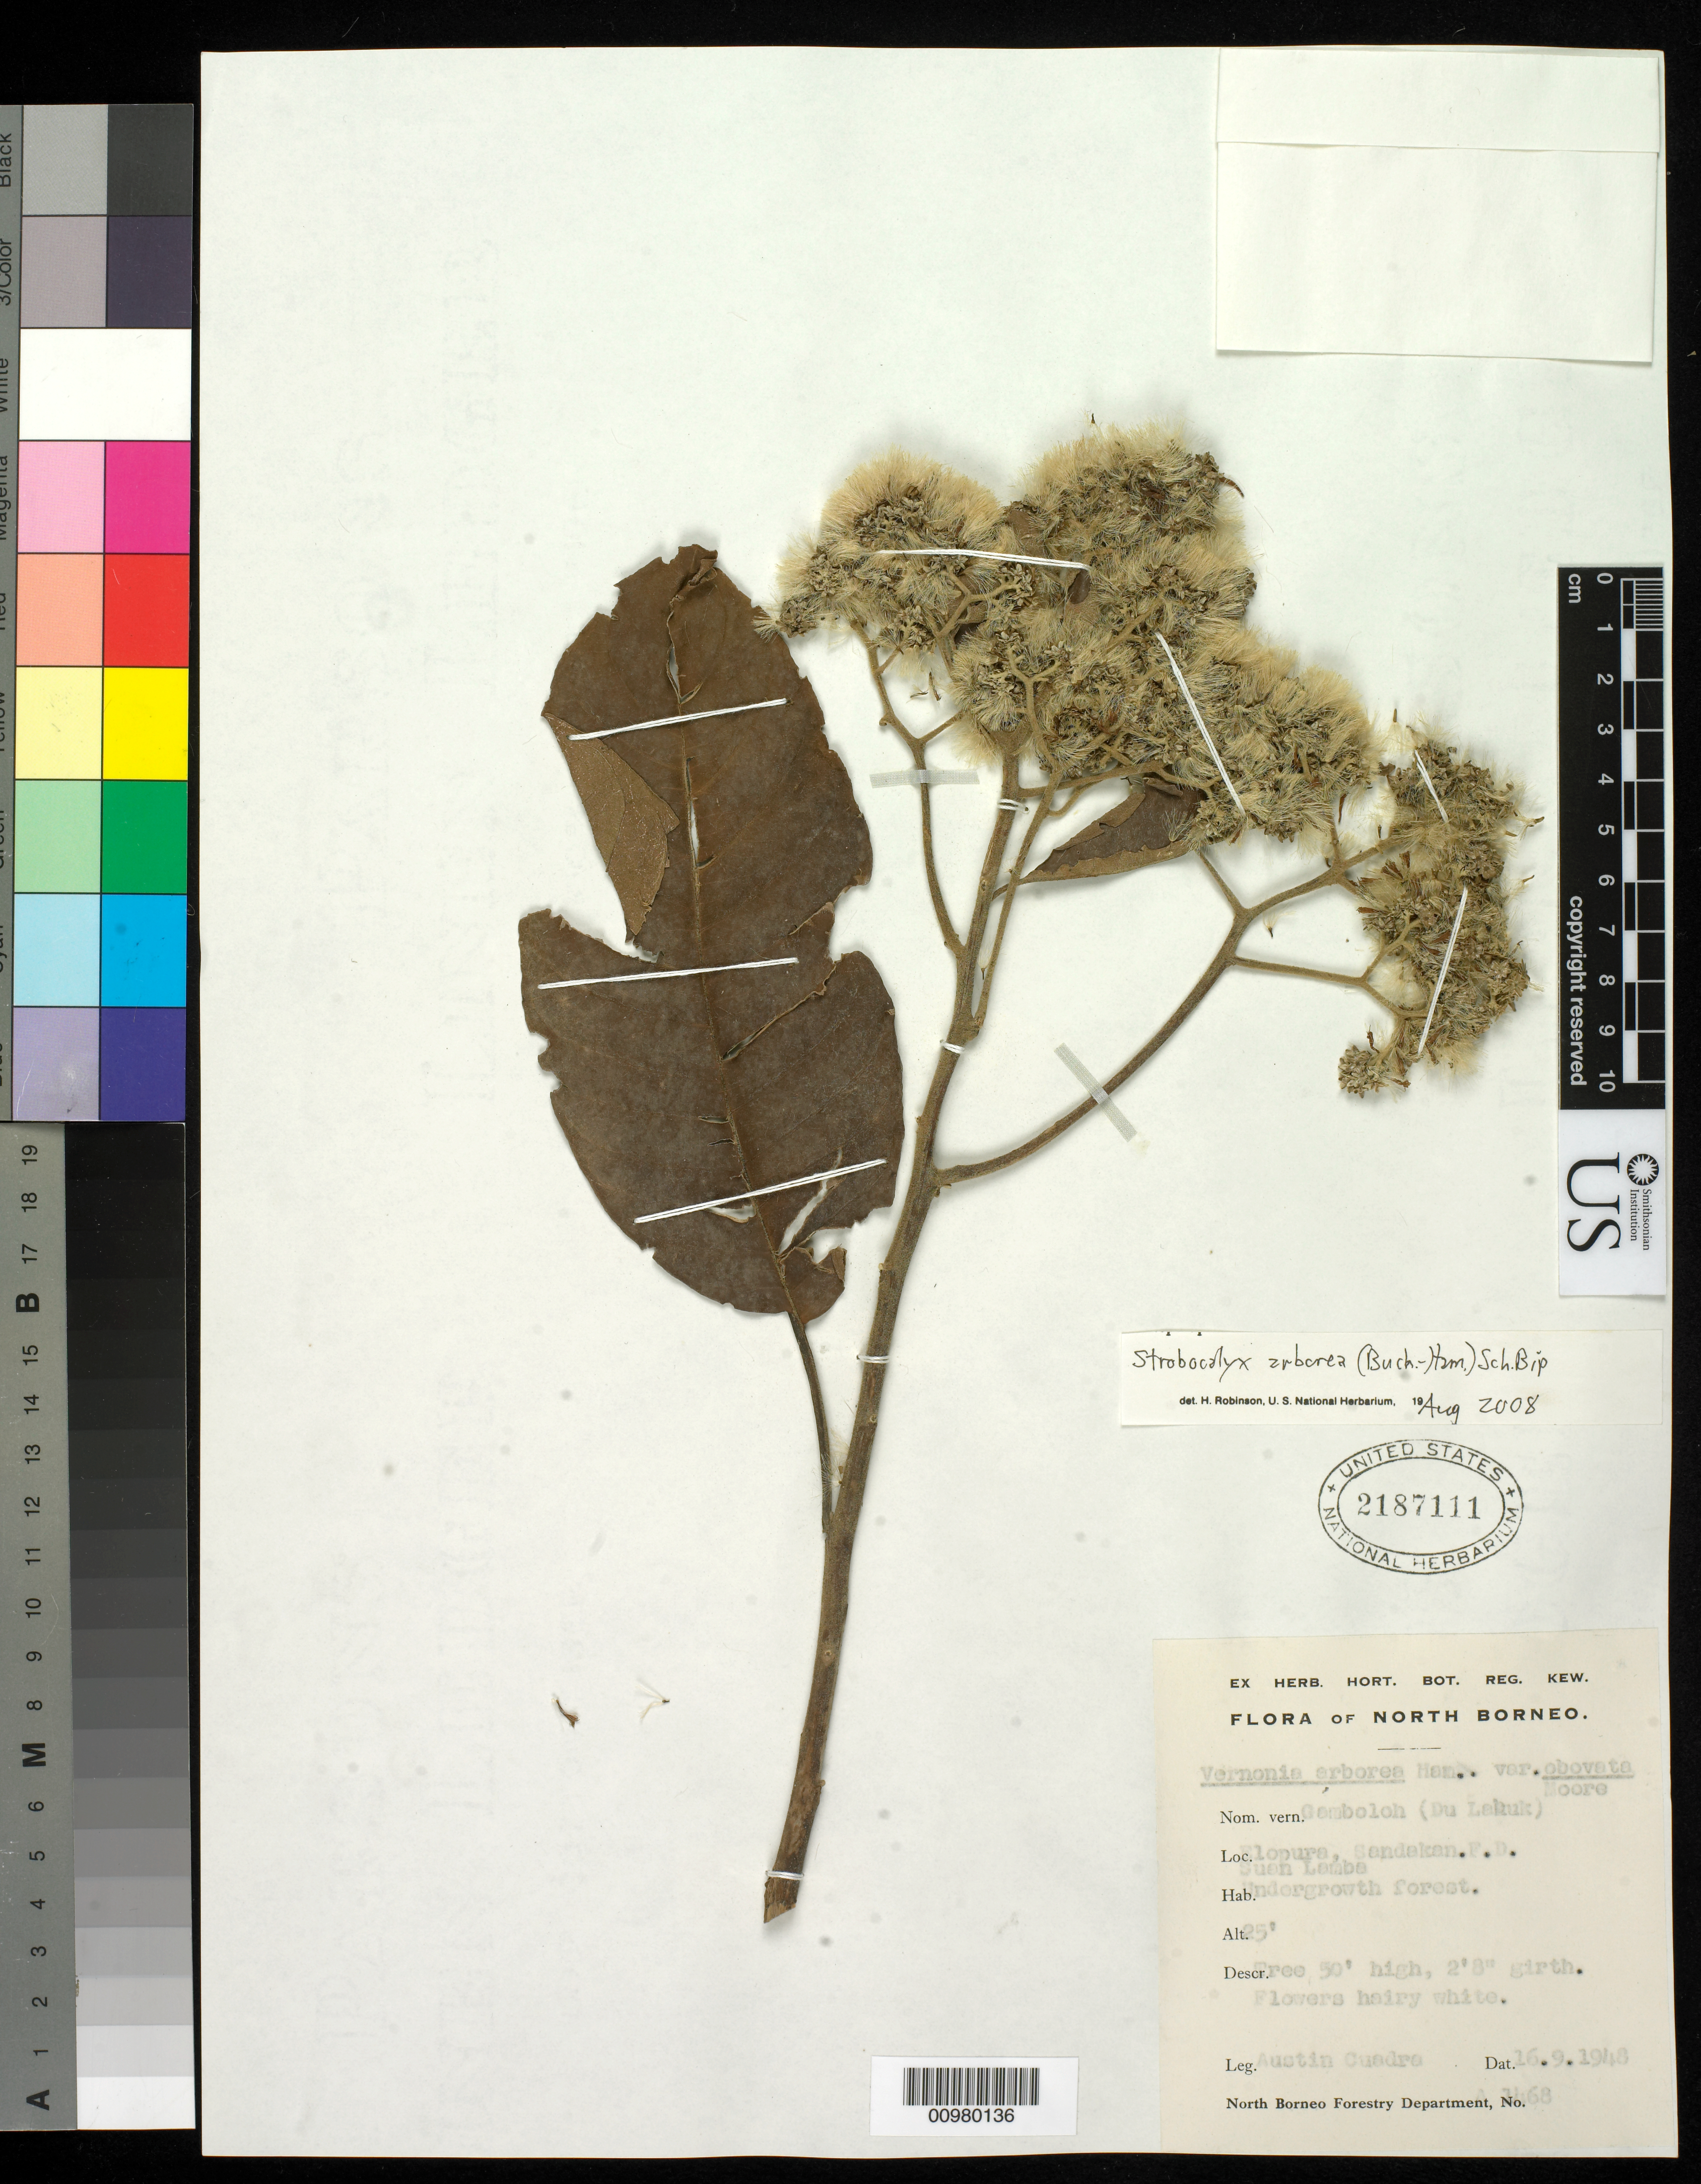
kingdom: Plantae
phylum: Tracheophyta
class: Magnoliopsida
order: Asterales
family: Asteraceae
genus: Strobocalyx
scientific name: Strobocalyx arborea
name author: (Buch.-Ham.) Sch. Bip.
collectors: A. Cuadra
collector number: A 1468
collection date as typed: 16 Sep 1948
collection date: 1948-09-16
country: Malaysia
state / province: Sabah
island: Borneo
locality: Elopura, Sandakan.F.D. Suan Lamba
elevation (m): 8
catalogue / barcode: US 2187111